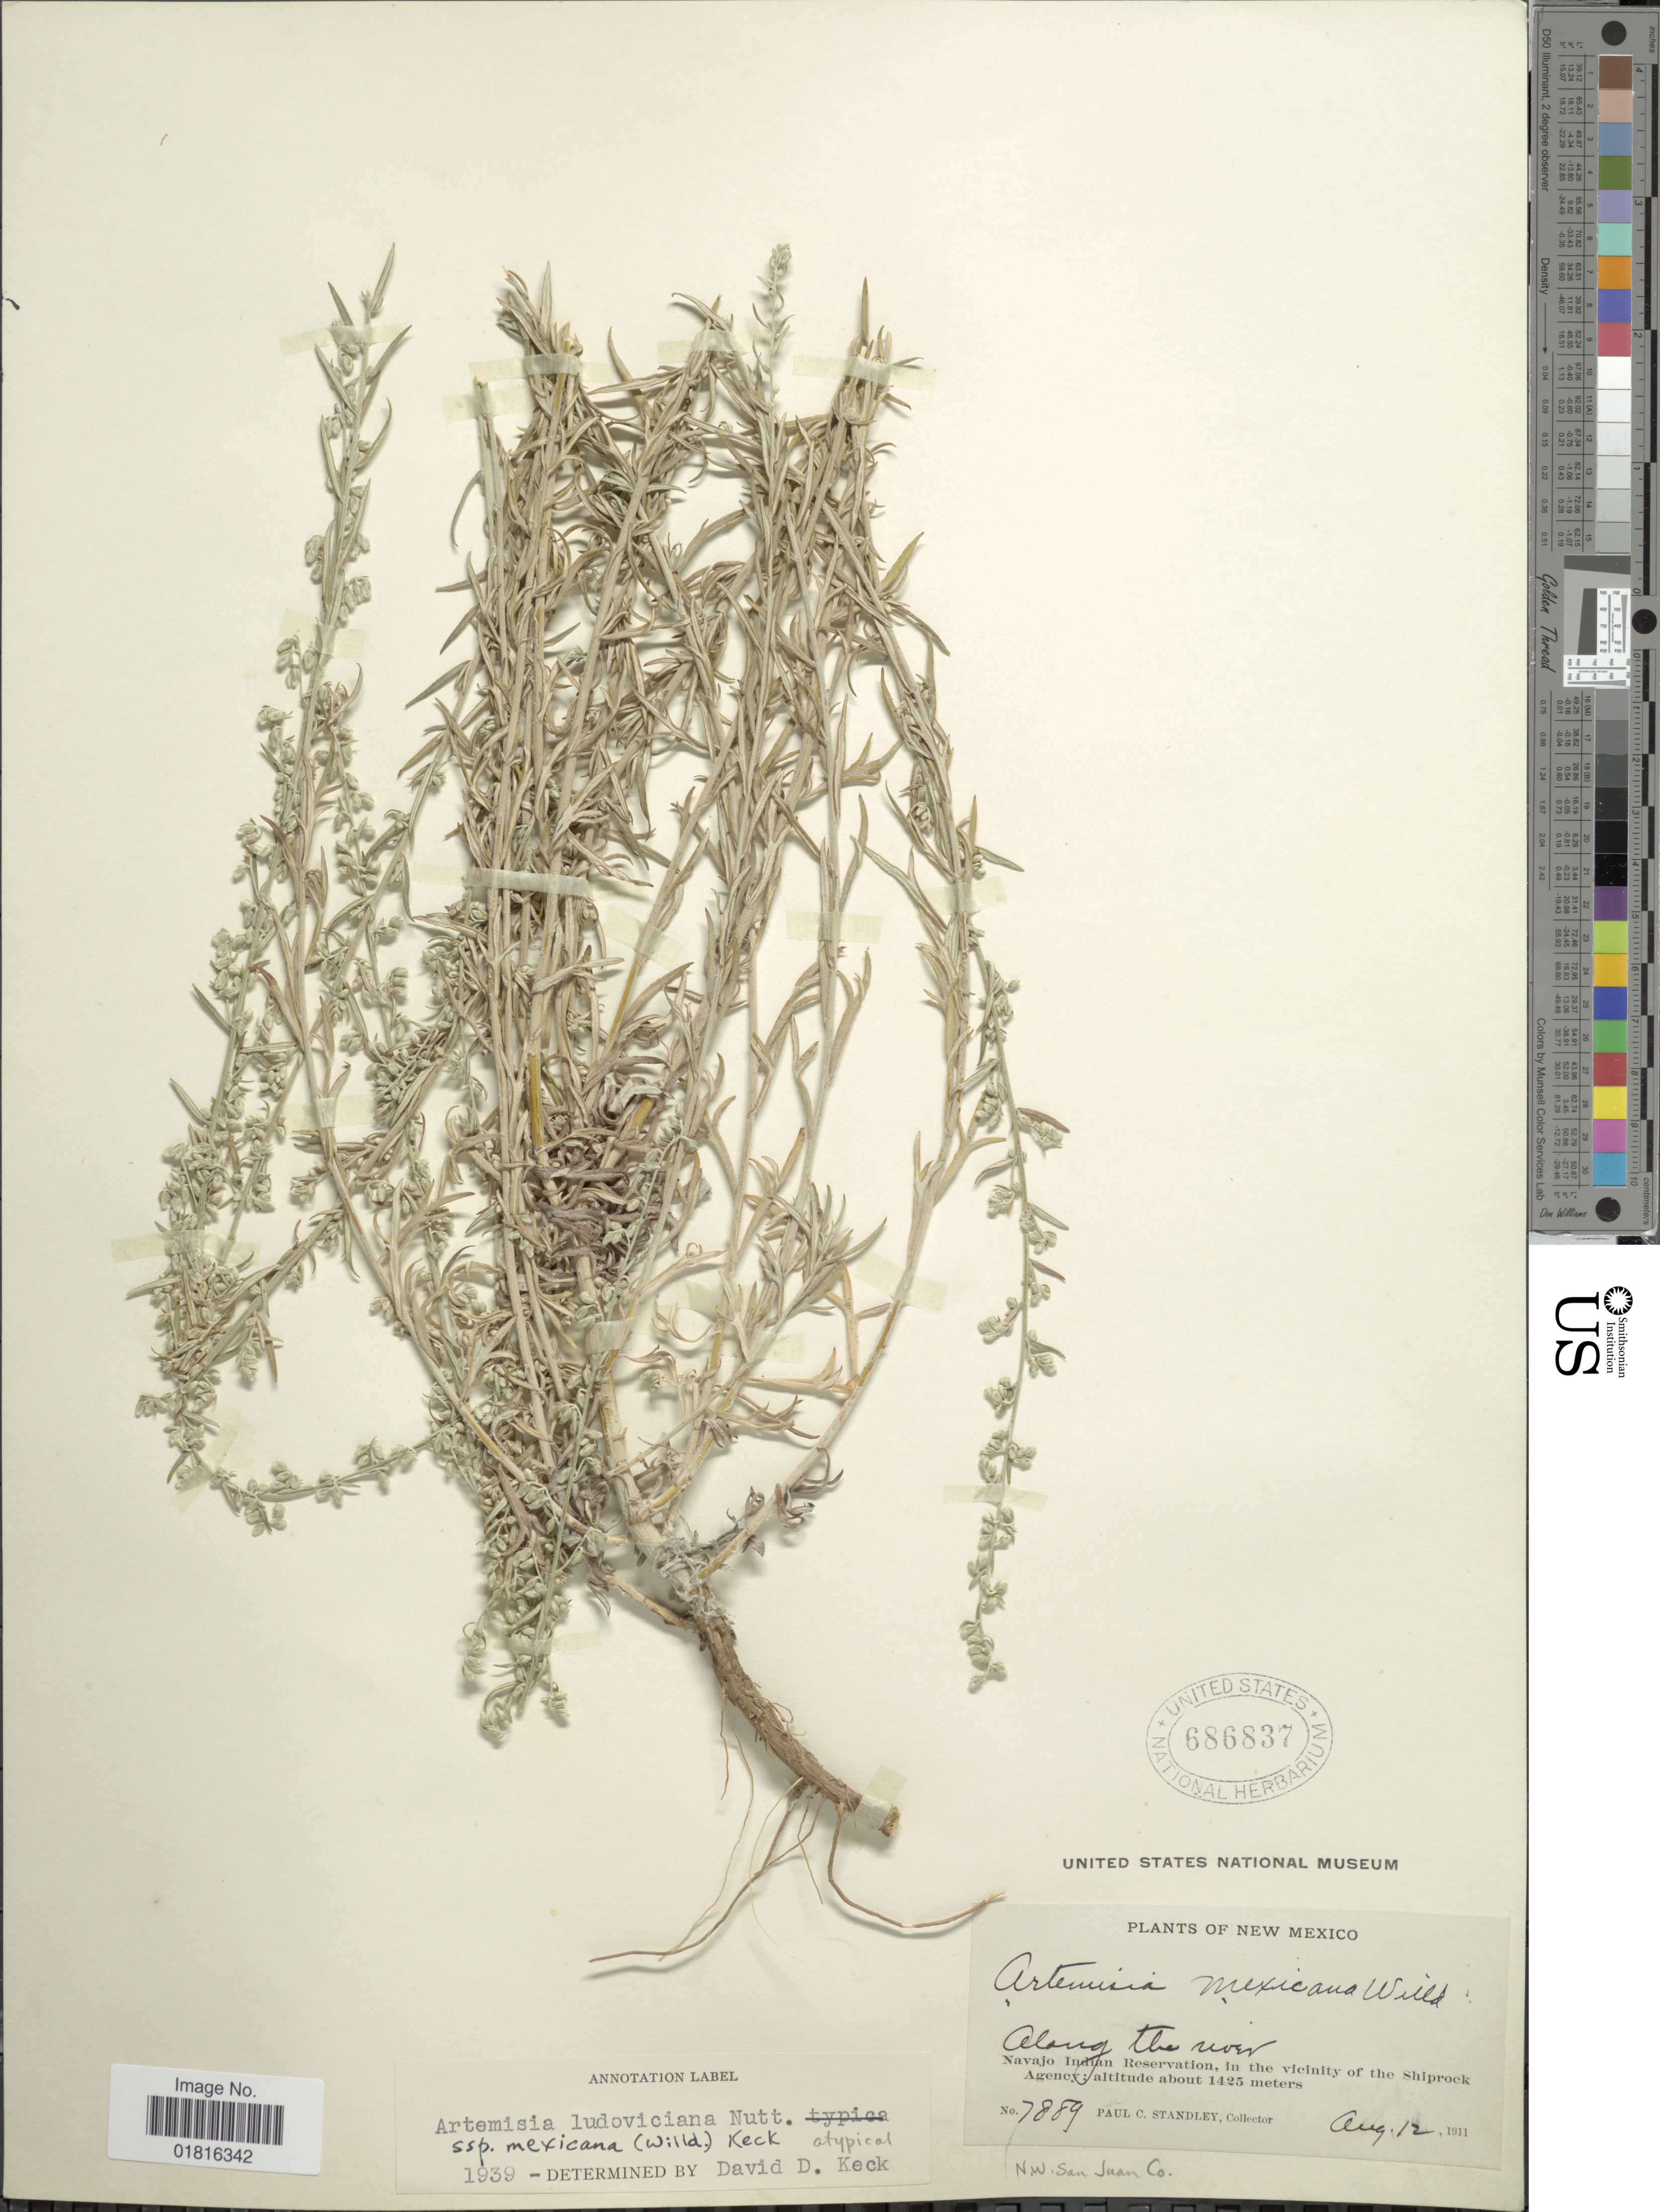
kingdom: Plantae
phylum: Tracheophyta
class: Magnoliopsida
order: Asterales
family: Asteraceae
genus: Artemisia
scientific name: Artemisia ludoviciana subsp. mexicana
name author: (Willd. ex Spreng.) D.D. Keck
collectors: P. C. Standley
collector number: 7889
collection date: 1911-08-12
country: United States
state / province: New Mexico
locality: Along the river, Navajo Indian Reservation, in the vicinity of the Shiprock Agency, N.W. San Juan Co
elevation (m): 1425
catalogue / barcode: US 686837